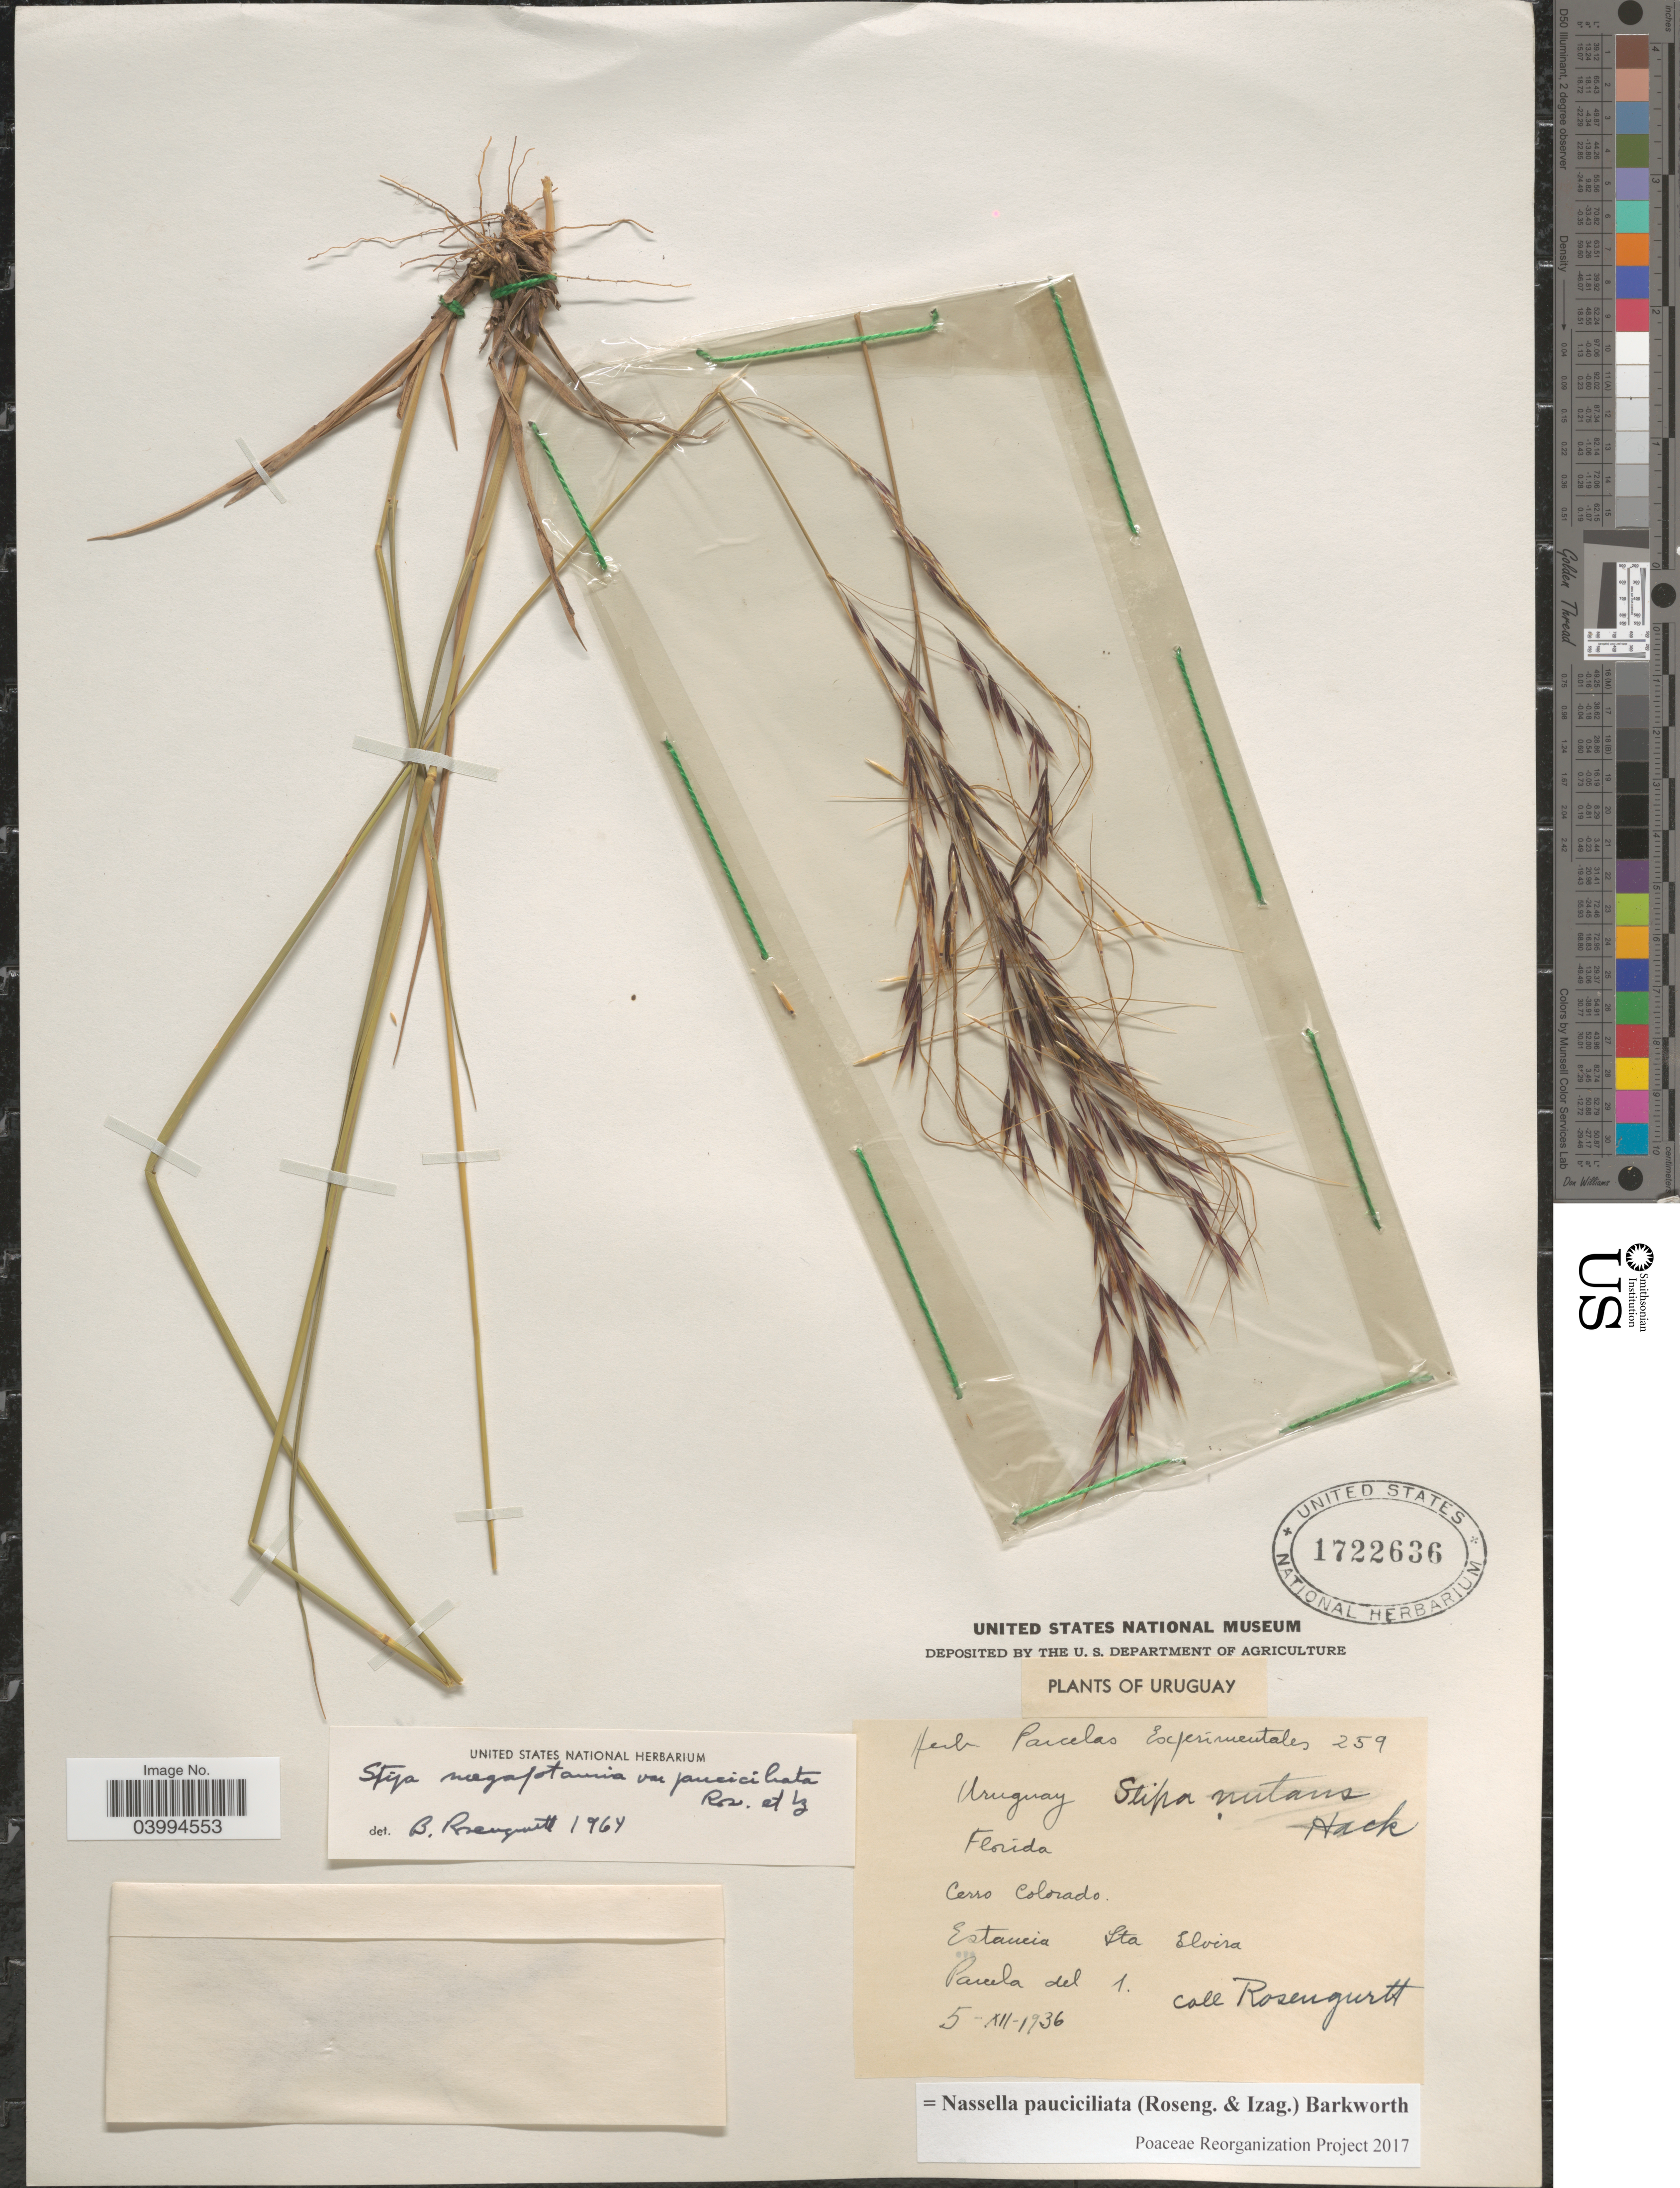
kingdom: Plantae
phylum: Tracheophyta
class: Liliopsida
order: Poales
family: Poaceae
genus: Nassella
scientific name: Nassella pauciciliata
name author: (Roseng. & Izag.) Barkworth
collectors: Rosengurtt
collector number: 259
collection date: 1936-12-05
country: Uruguay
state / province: Florida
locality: Cerro Colorado. Estancia Sta Elvira. Parcela del 1.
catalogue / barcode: US 1722636